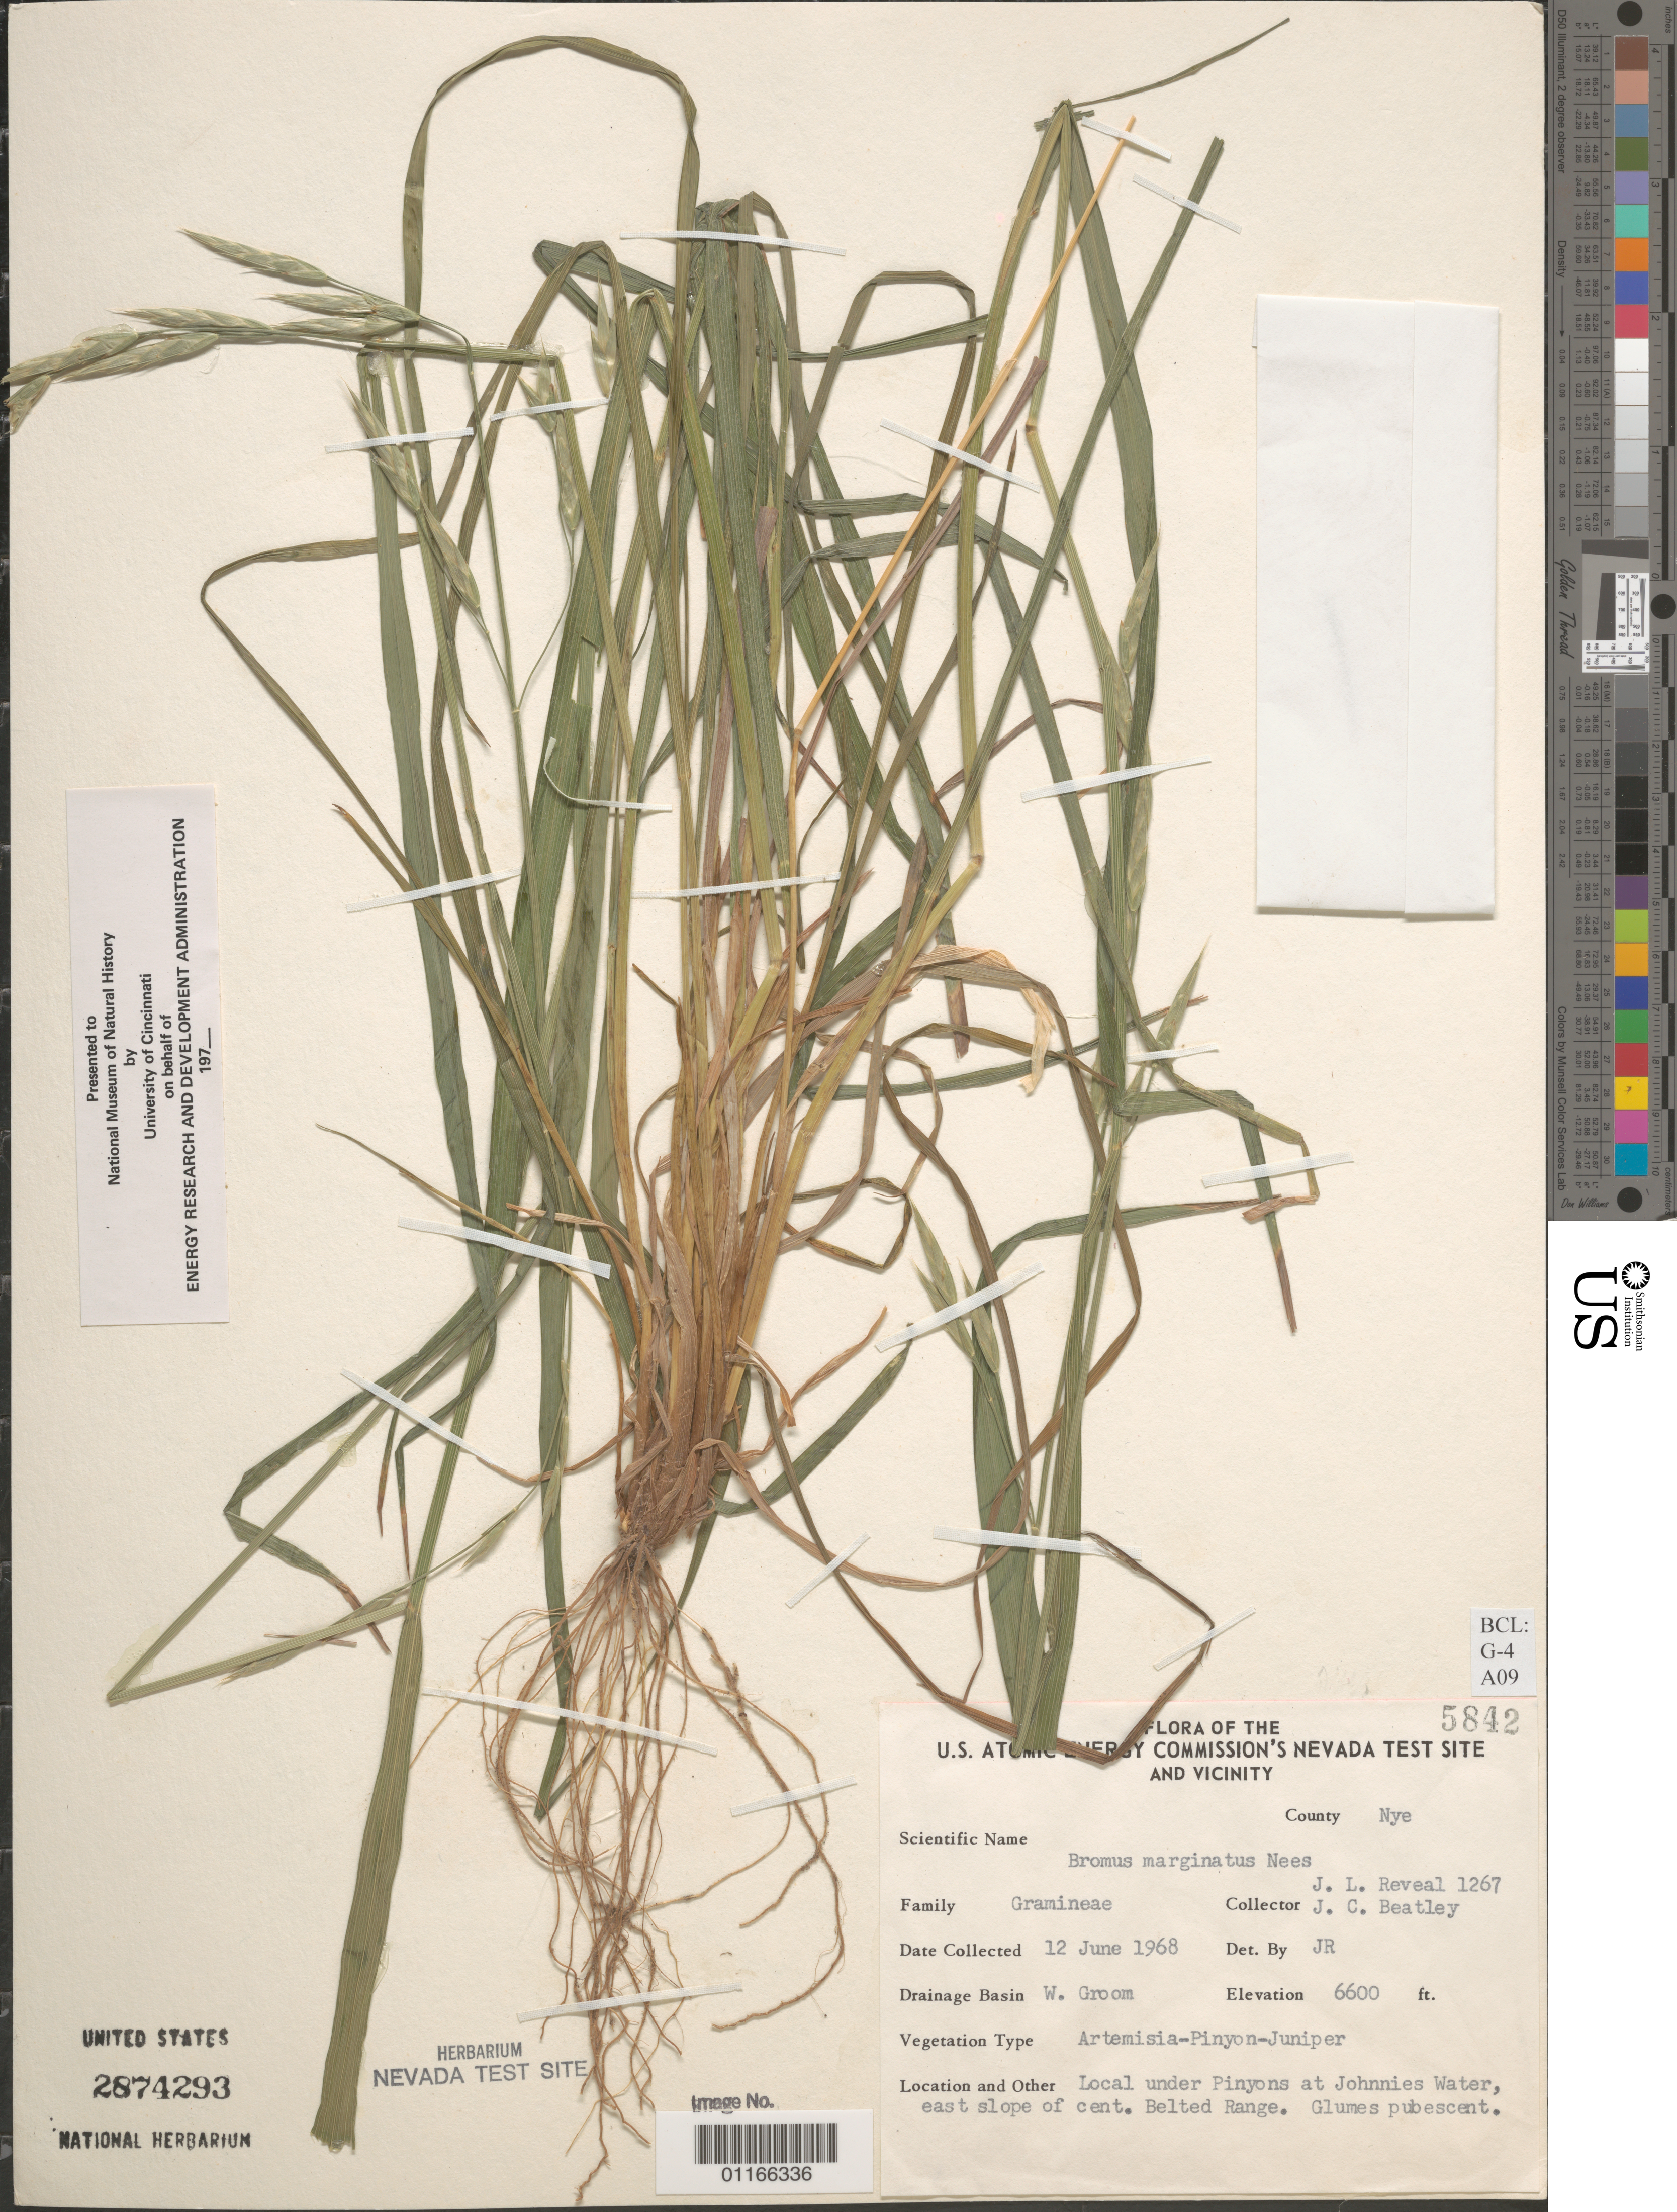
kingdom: Plantae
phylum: Tracheophyta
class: Liliopsida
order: Poales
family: Poaceae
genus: Bromus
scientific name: Bromus marginatus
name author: Nees ex Steud.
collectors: J. L. Reveal & J. C. Beatley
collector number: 1267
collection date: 1968-06-12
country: United States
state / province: Nevada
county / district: Nye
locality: Drainage Basin: W. Groom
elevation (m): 2012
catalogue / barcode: US 2874293